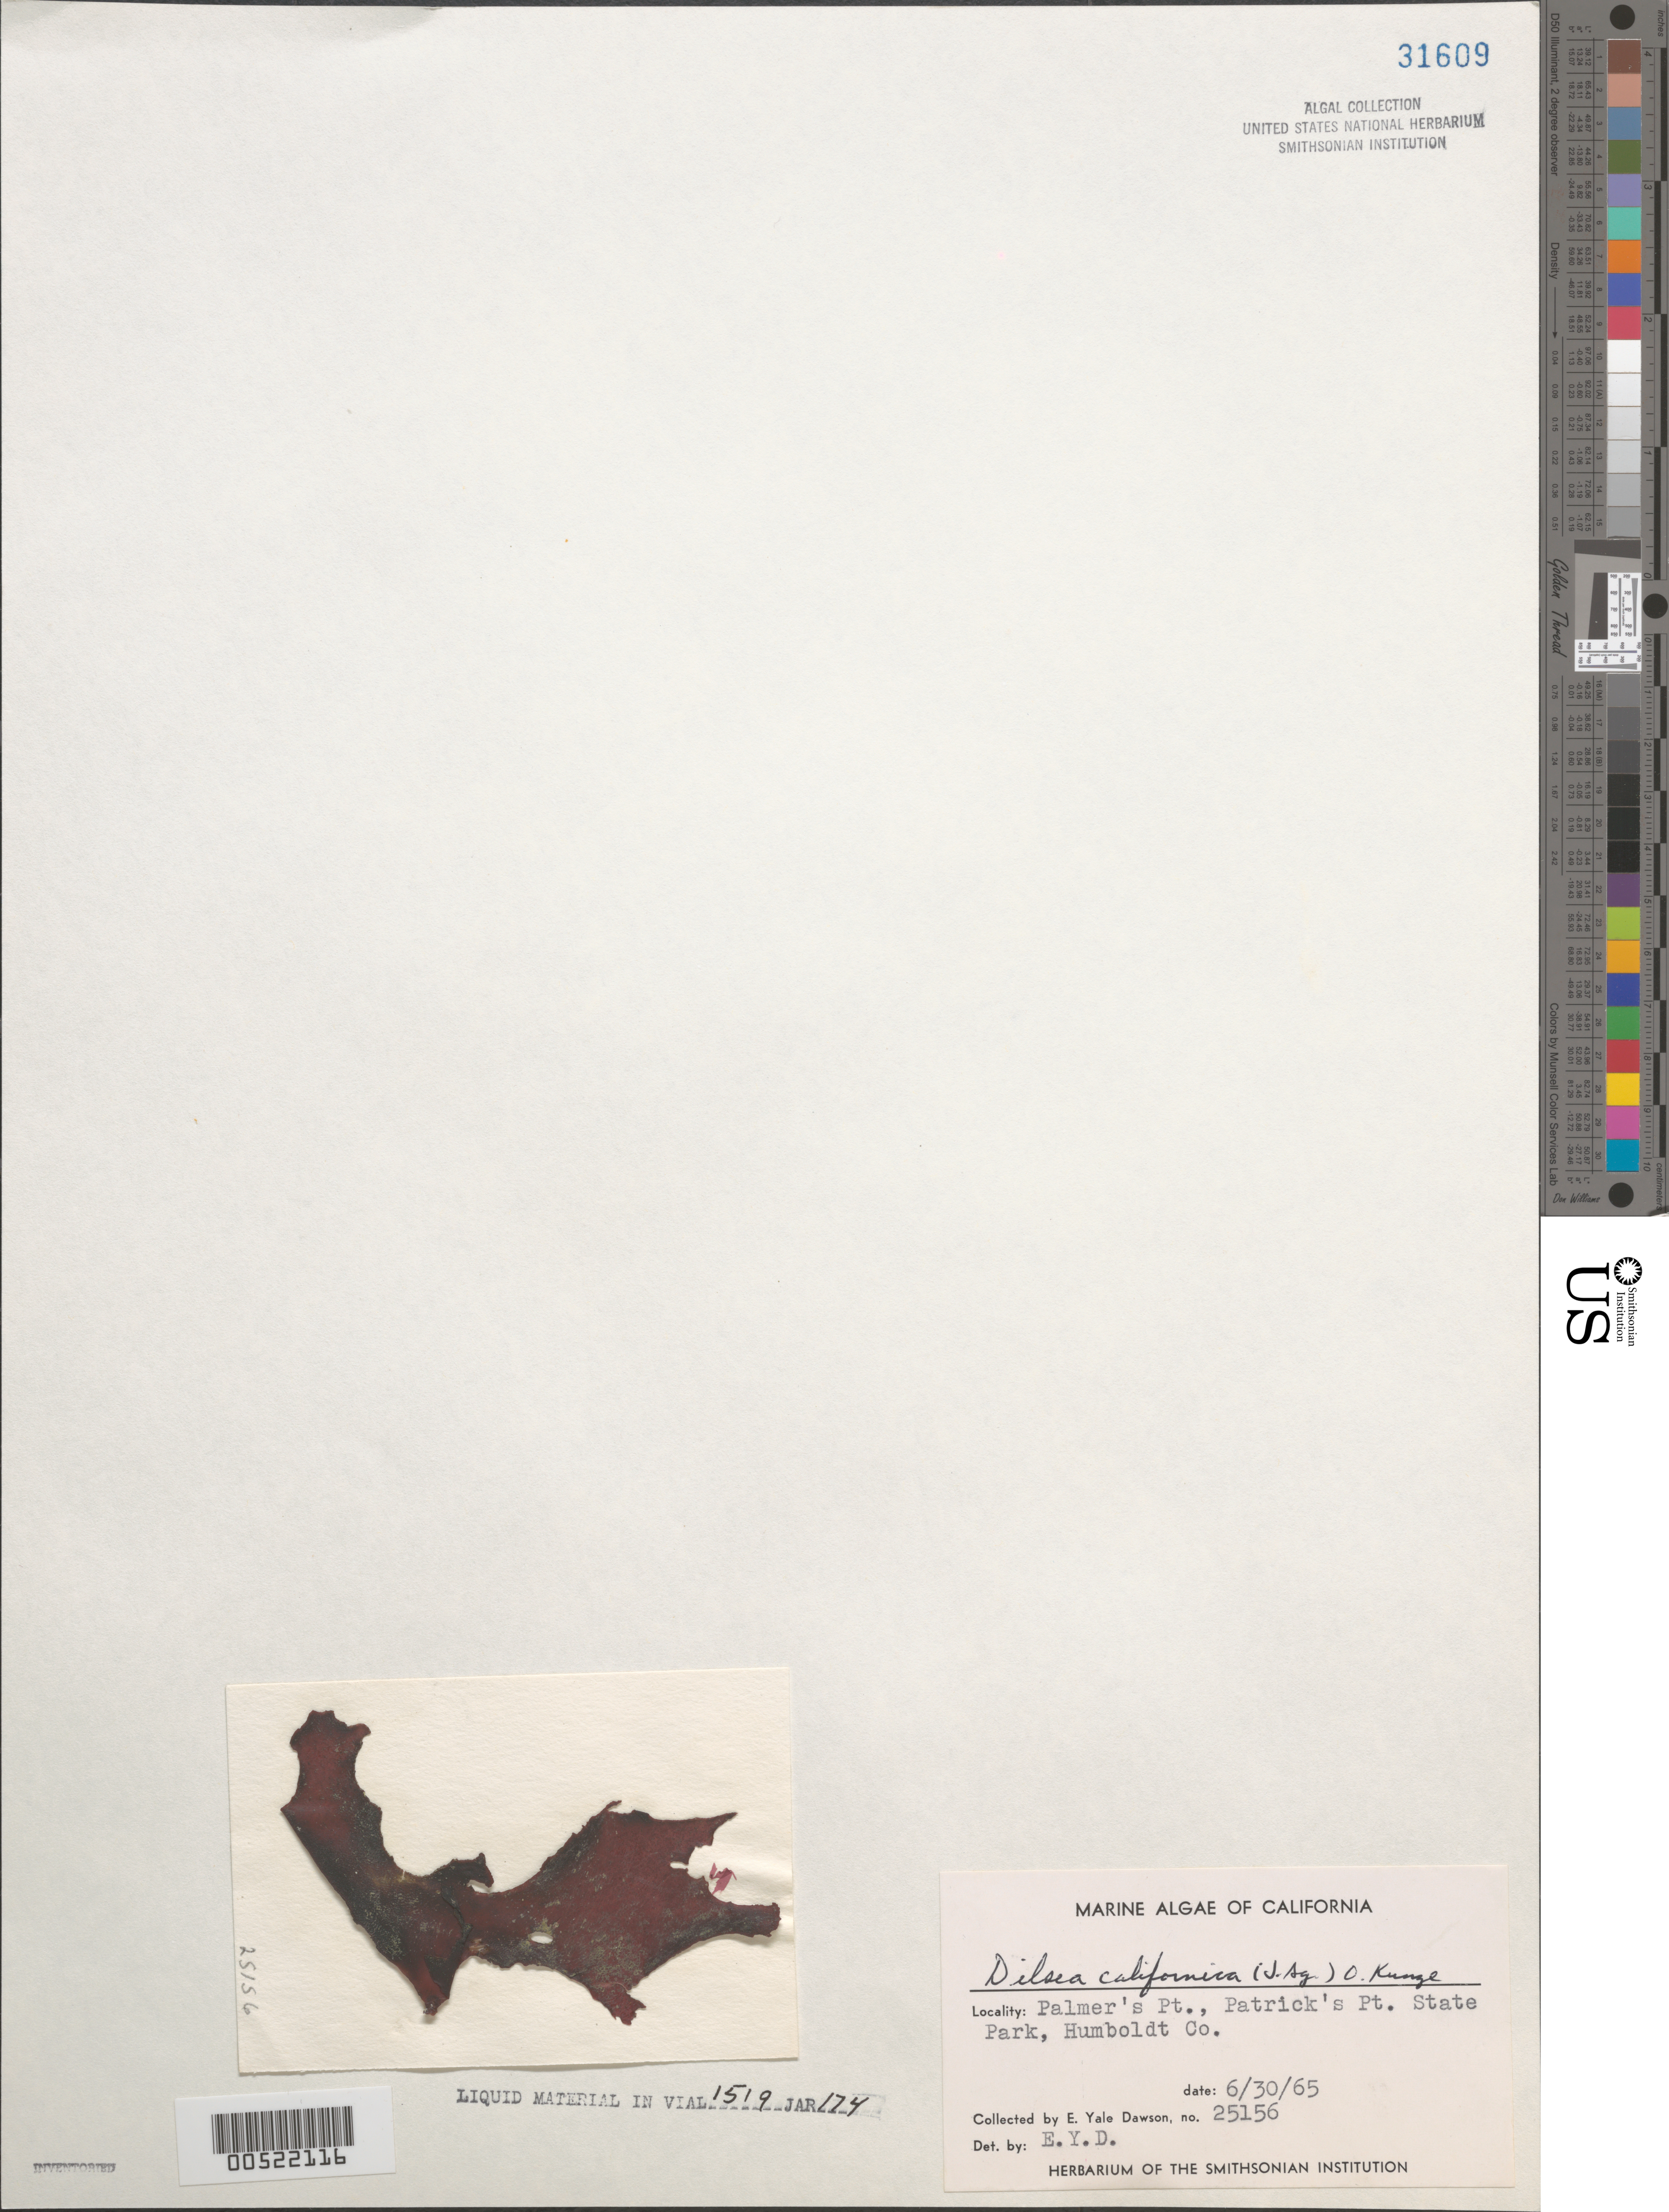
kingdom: Plantae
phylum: Rhodophyta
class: Florideophyceae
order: Gigartinales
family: Dumontiaceae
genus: Dilsea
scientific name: Dilsea californica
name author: (J. Agardh) Kuntze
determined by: Dawson, E. Y.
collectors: E. Y. Dawson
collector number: EYD 25156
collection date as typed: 30 Jun 1965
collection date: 1965-06-30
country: United States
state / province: California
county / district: Humboldt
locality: Palmer's Point, Patrick's Point State Park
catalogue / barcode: US 31609